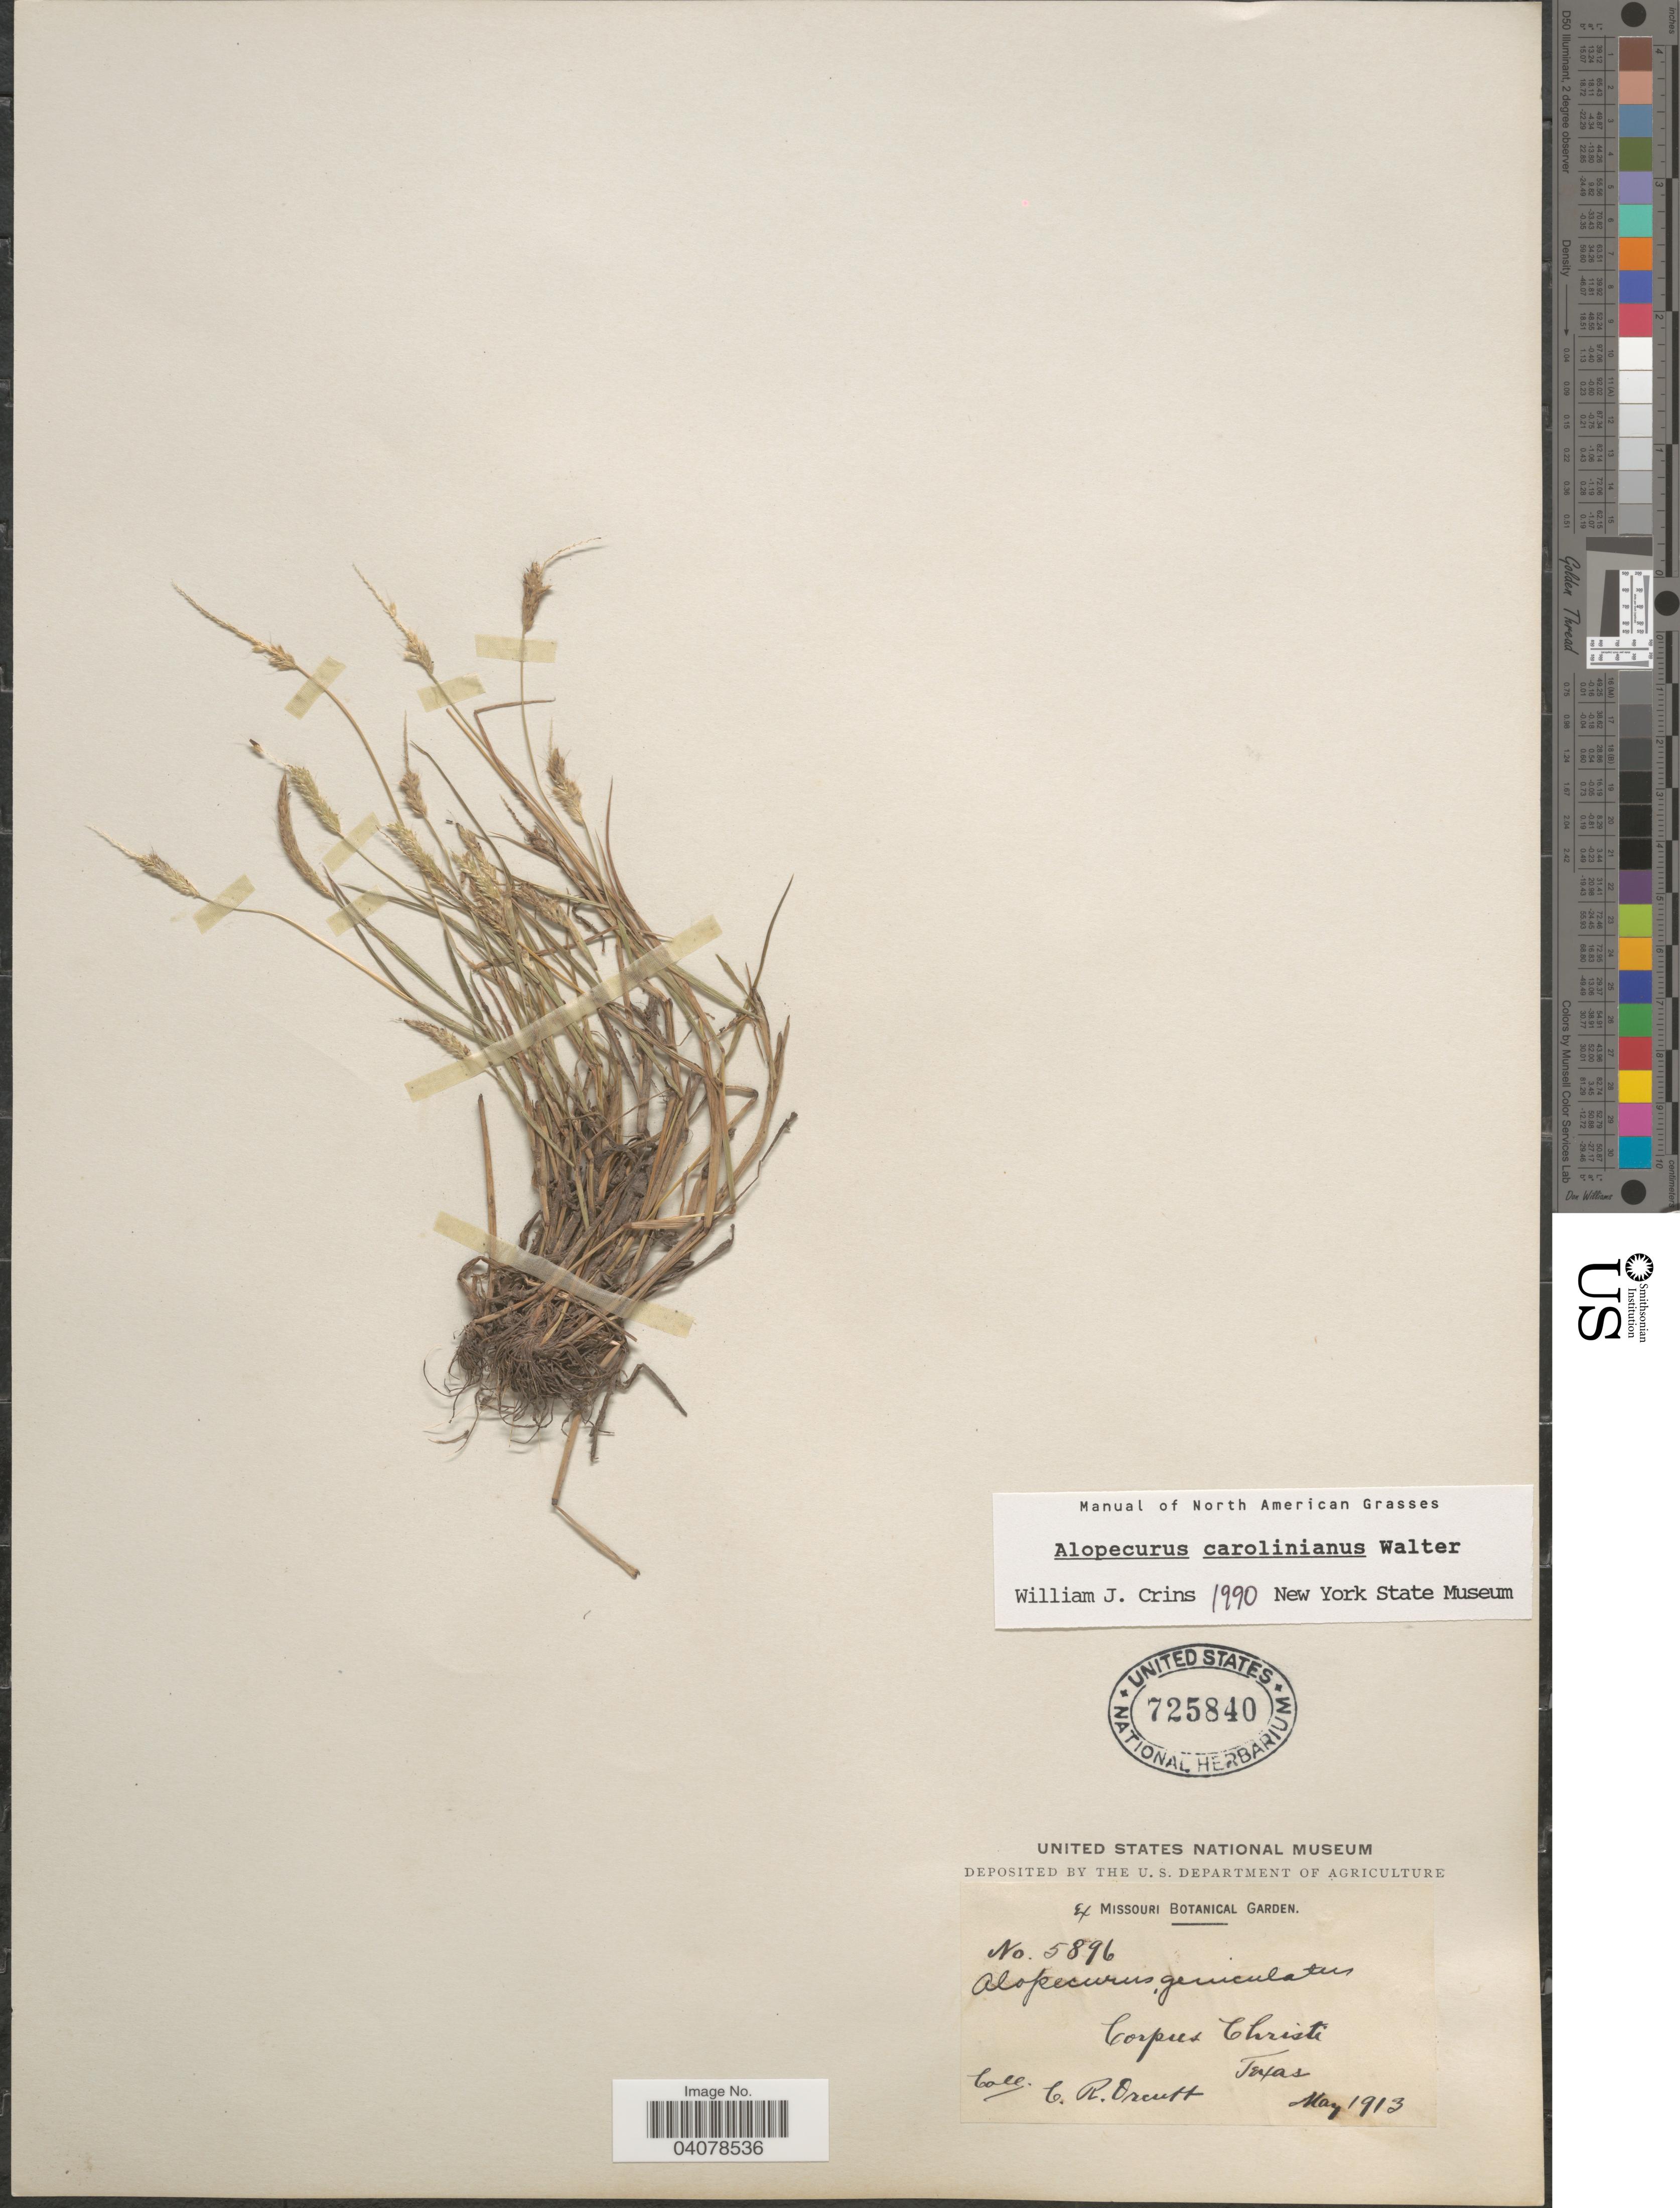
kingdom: Plantae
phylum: Tracheophyta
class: Liliopsida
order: Poales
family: Poaceae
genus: Alopecurus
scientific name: Alopecurus carolinianus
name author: Walter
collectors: C. R. Orcutt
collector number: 5896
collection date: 1913-05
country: United States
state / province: Texas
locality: Corpus Christi.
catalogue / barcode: US 725840